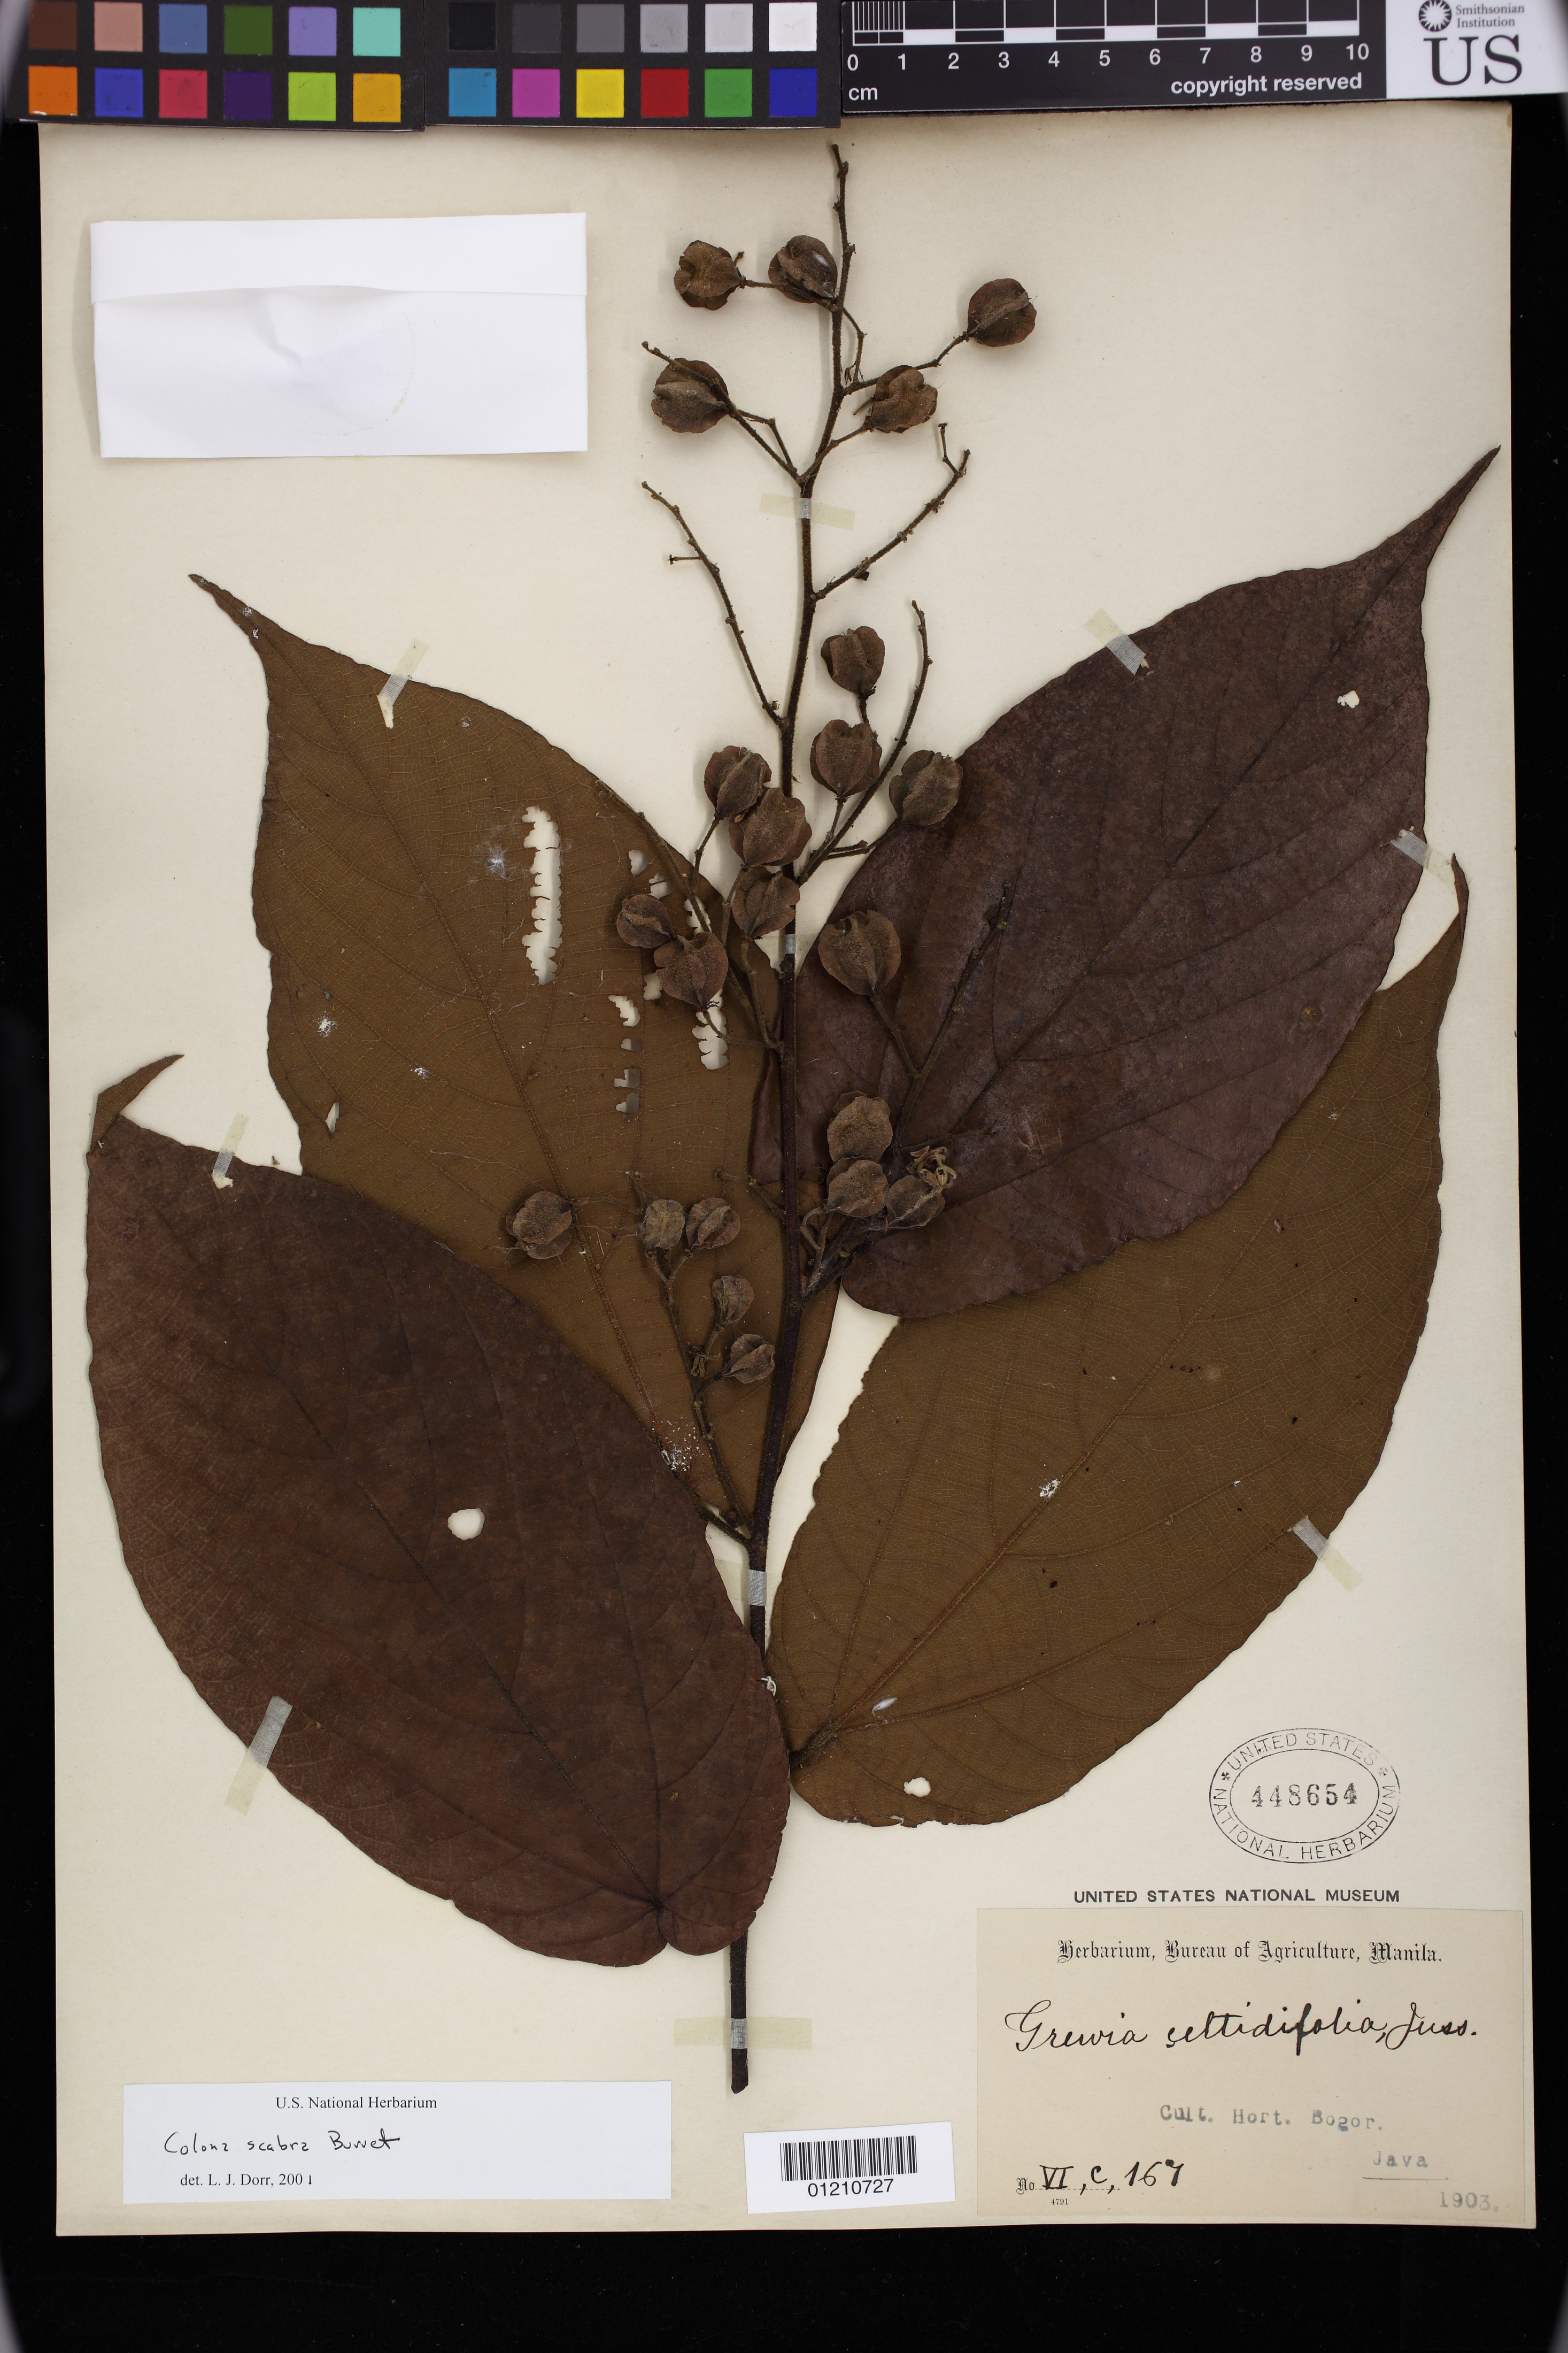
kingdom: Plantae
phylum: Tracheophyta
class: Magnoliopsida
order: Malvales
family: Malvaceae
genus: Colona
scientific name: Colona scabra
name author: (Sm.) Burret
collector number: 4791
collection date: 1903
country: Indonesia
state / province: Java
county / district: Jawa Barat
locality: Cult. Hort. Bogor. Java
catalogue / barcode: US 448654